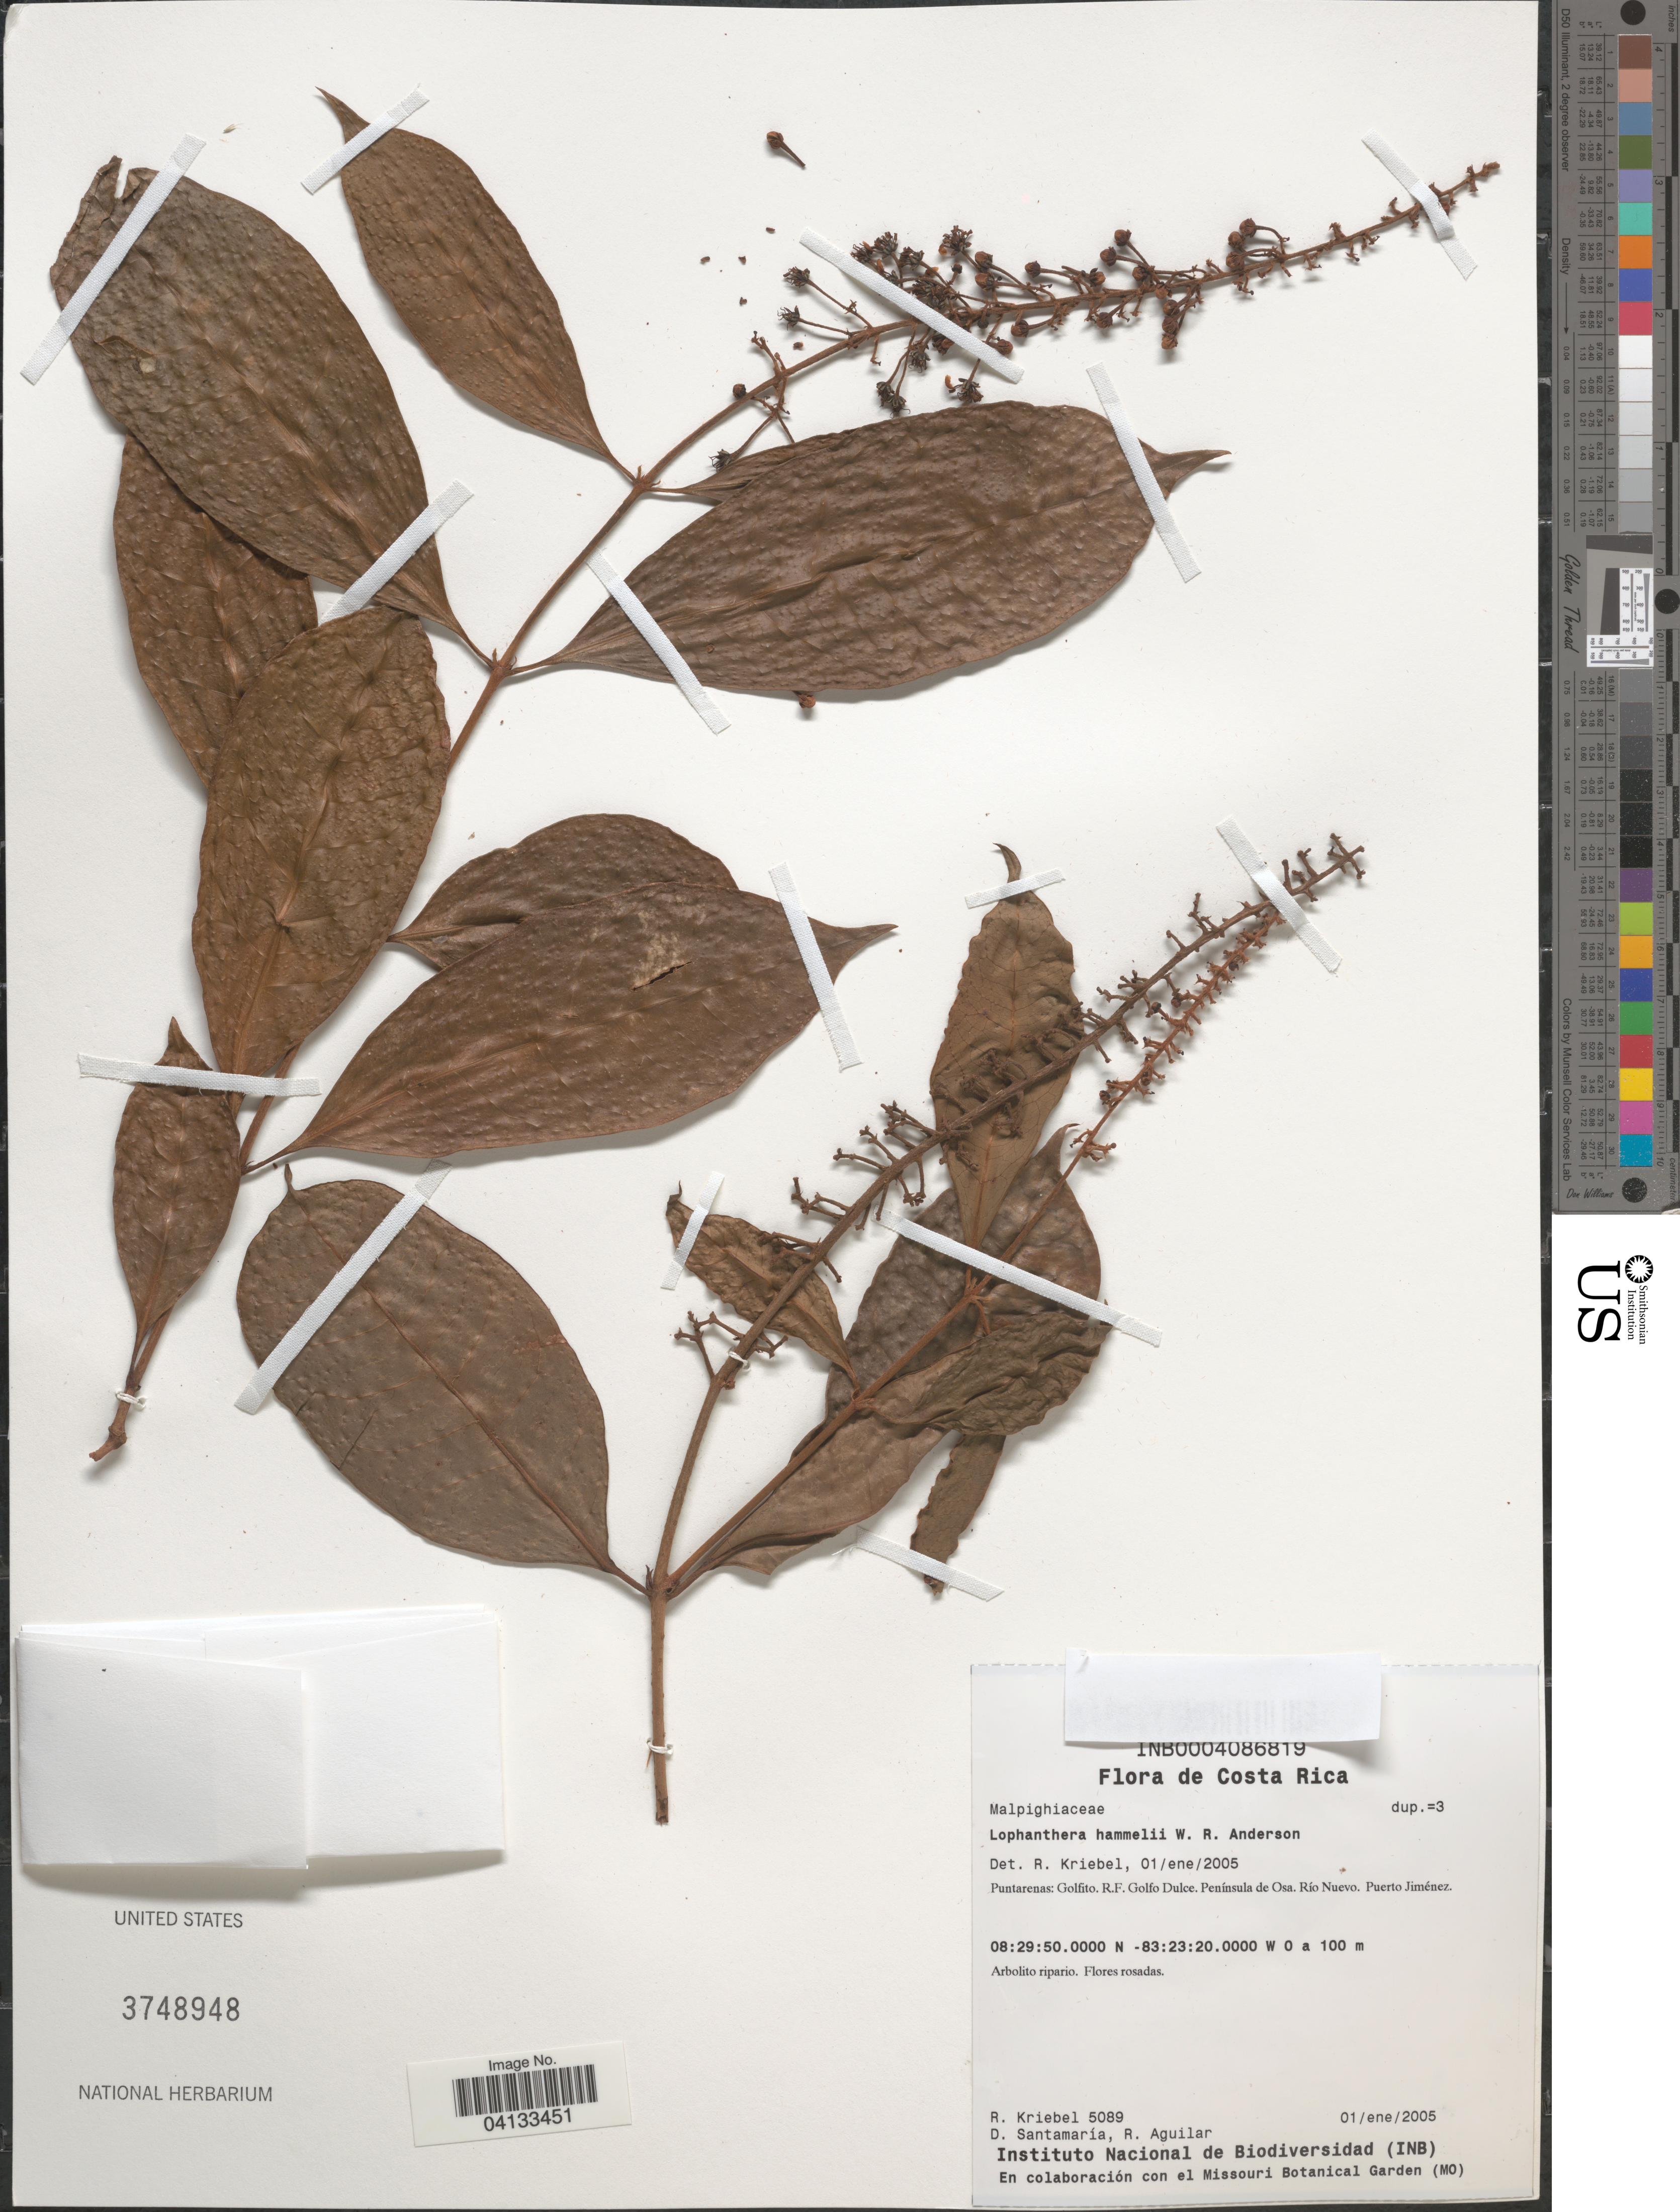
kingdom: Plantae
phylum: Tracheophyta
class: Magnoliopsida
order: Malpighiales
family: Malpighiaceae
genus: Andersoniodoxa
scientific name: Andersoniodoxa hammelii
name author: (W.R. Anderson) C. Davis & Amorim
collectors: R. Kriebel, D. Santamaria & R. Aguilar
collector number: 5089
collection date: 2005-01-01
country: Costa Rica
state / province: Puntarenas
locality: Golfito. R.F. Golfo Dulce. Península de Osa. Río Nuevo. Puerto Jiménez.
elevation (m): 0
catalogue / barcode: US 3748948